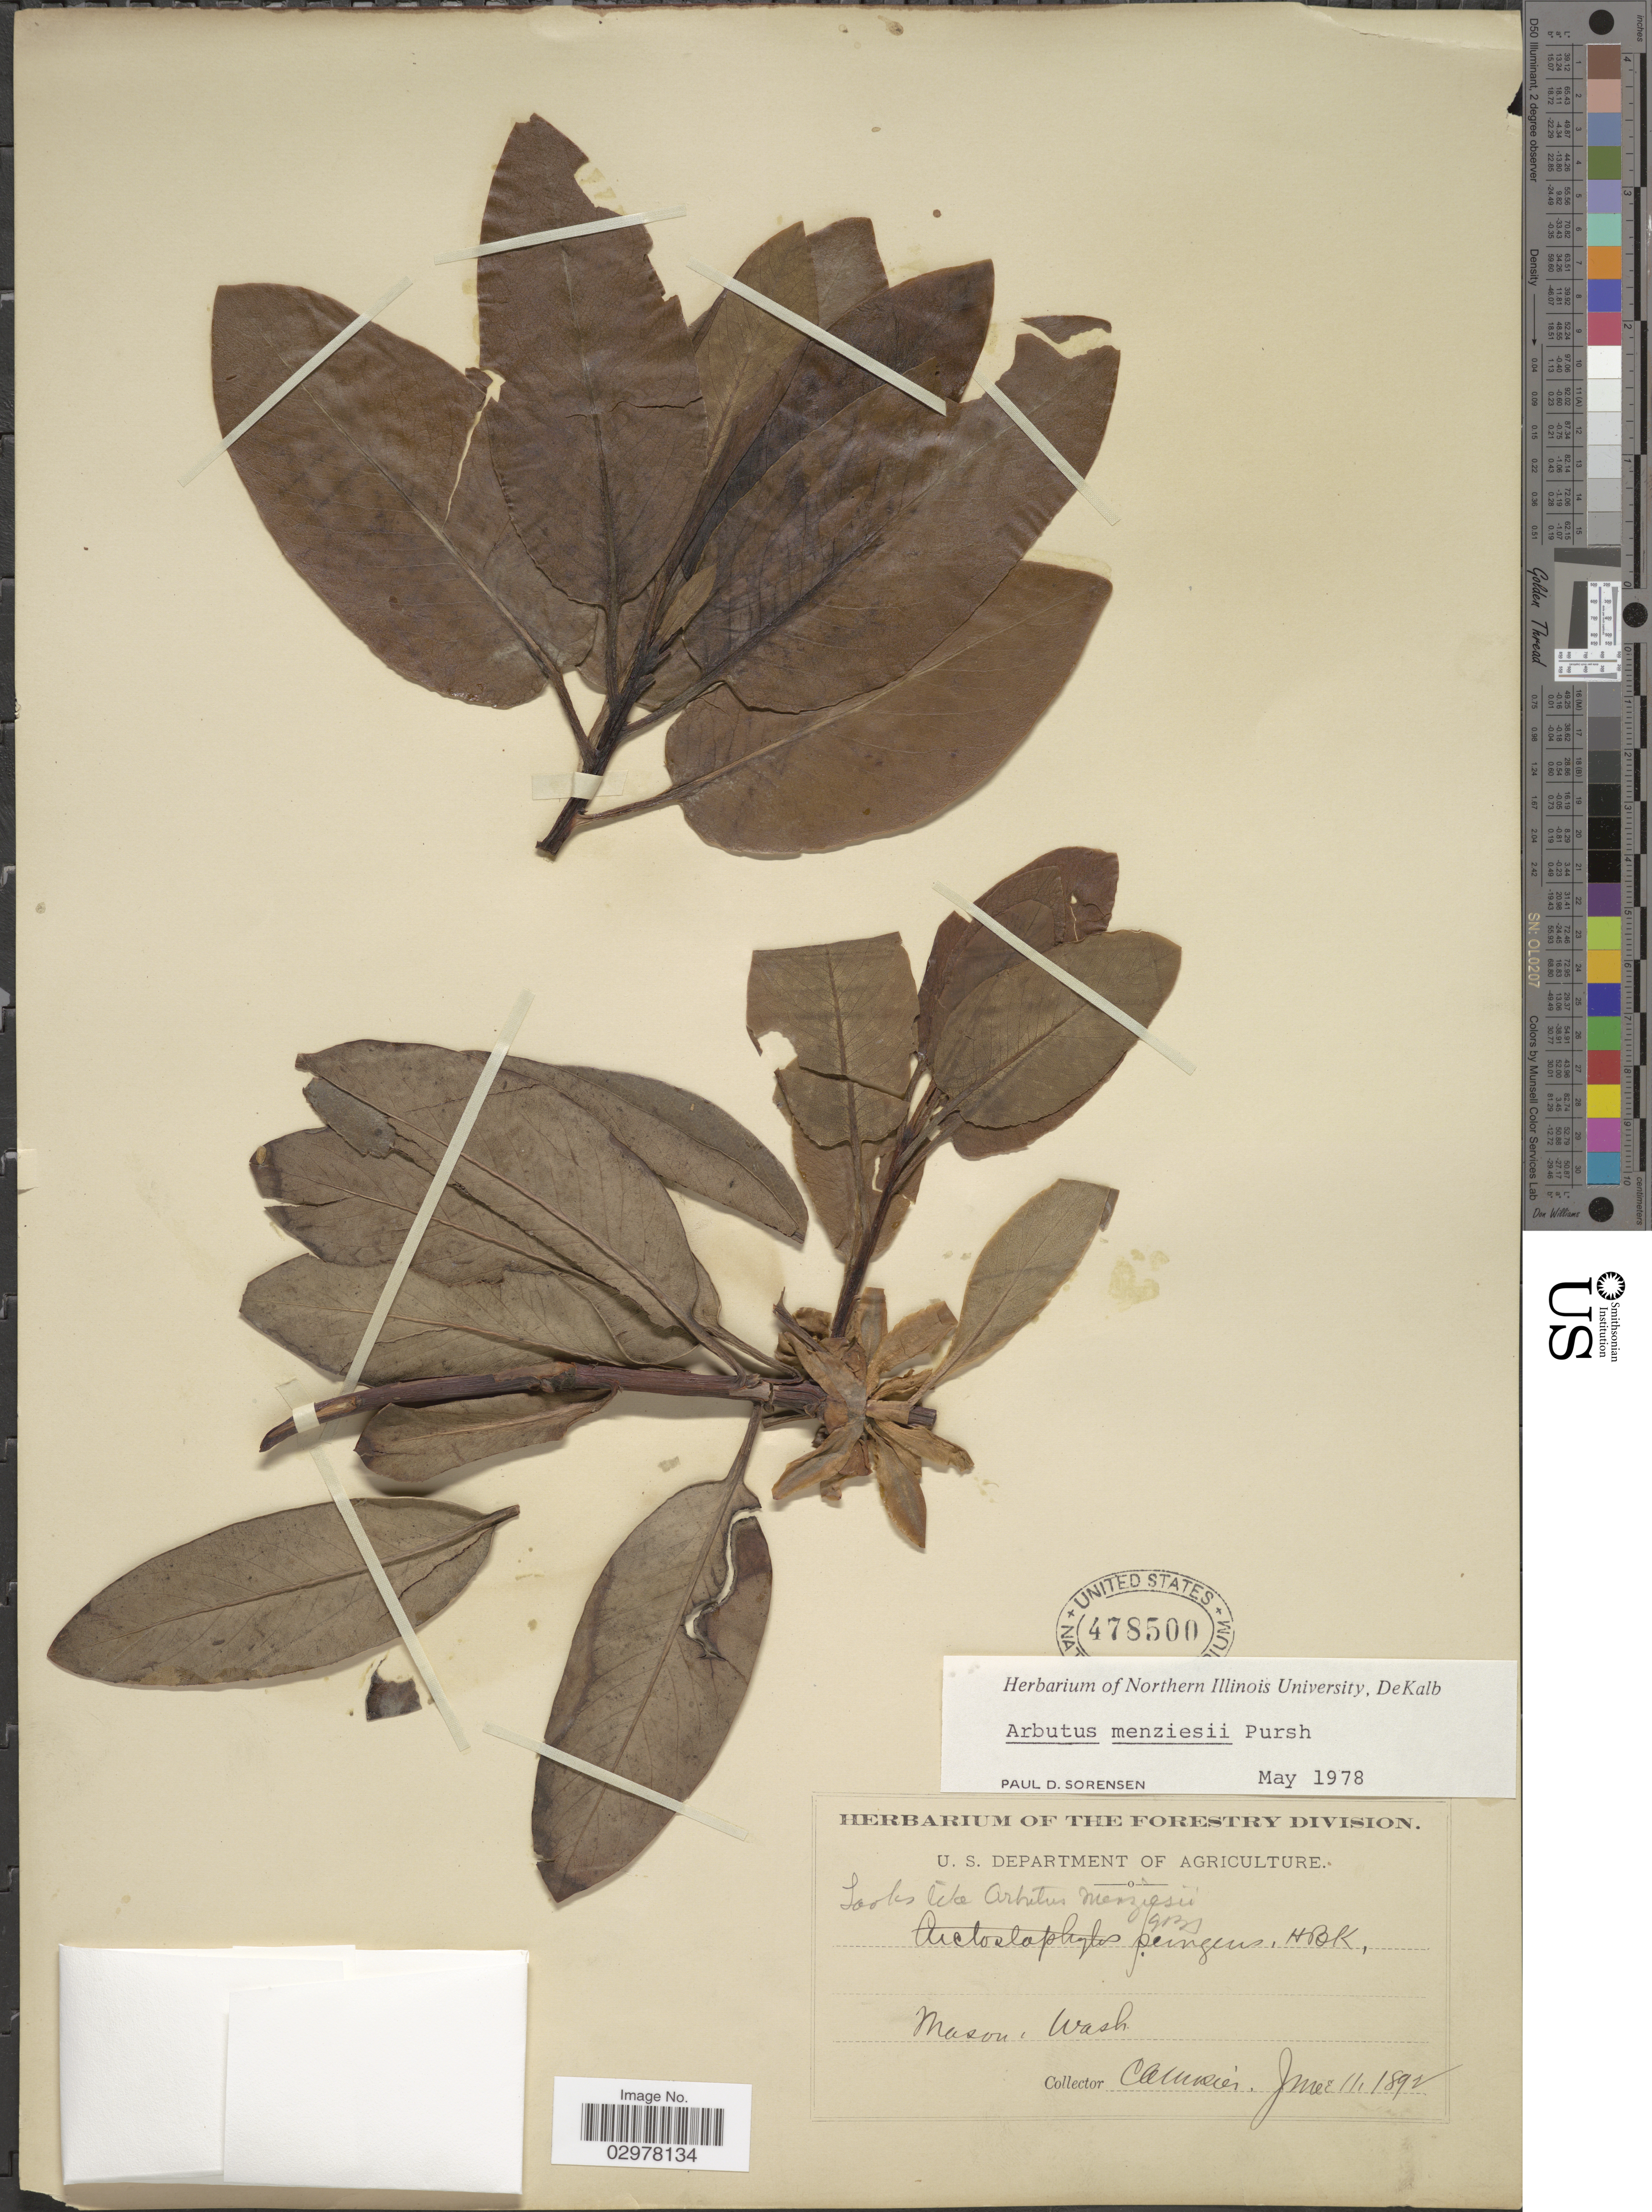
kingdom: Plantae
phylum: Tracheophyta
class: Magnoliopsida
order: Ericales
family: Ericaceae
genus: Arbutus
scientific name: Arbutus menziesii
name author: Pursh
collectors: C. A. Mosier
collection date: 1892-06-11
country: United States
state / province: Washington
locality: Mason.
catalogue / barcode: US 478500